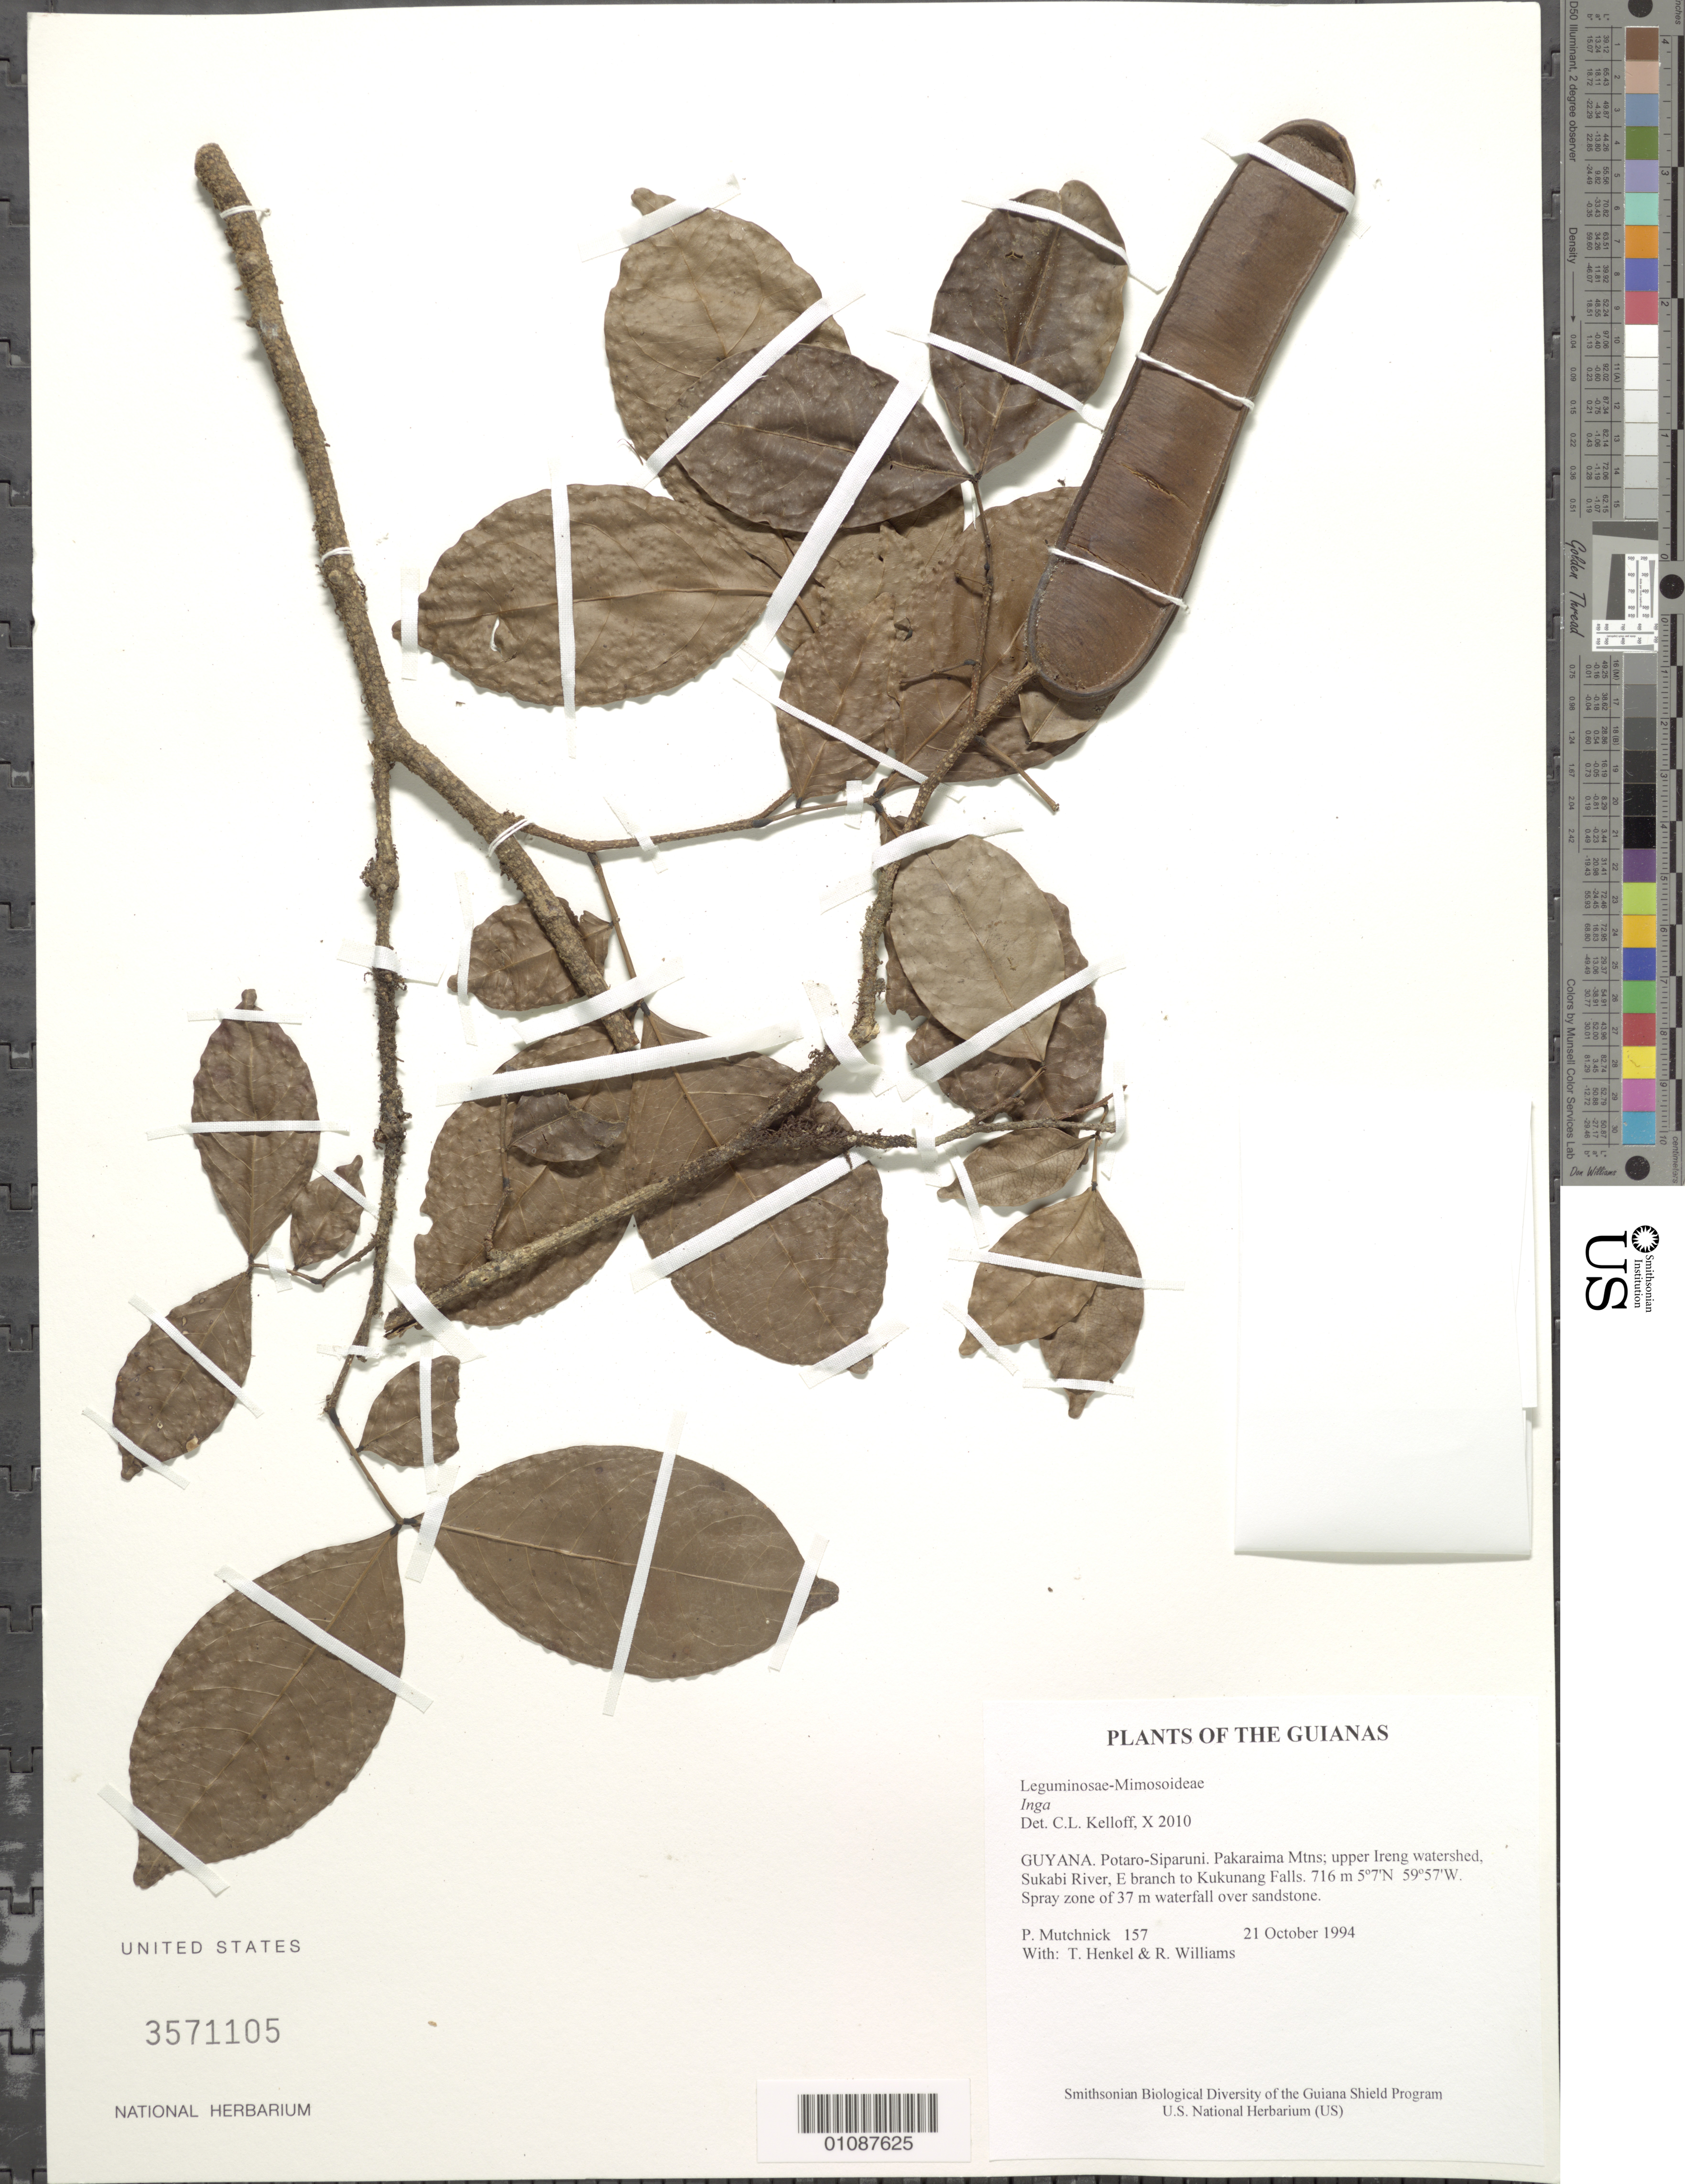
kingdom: Plantae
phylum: Tracheophyta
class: Magnoliopsida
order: Fabales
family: Fabaceae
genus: Inga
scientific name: Inga sp.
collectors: P. Mutchnick, T. Henkel & R. Williams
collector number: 157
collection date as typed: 21 October 1994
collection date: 1994-10-21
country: Guyana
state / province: Potaro-Siparuni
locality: Pakaraima Mtns; upper Ireng watershed, Sukabi River, E branch to Kukunang Falls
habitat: Spray zone of 37 m waterfall over sandstone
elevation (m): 716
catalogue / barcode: US 3571105